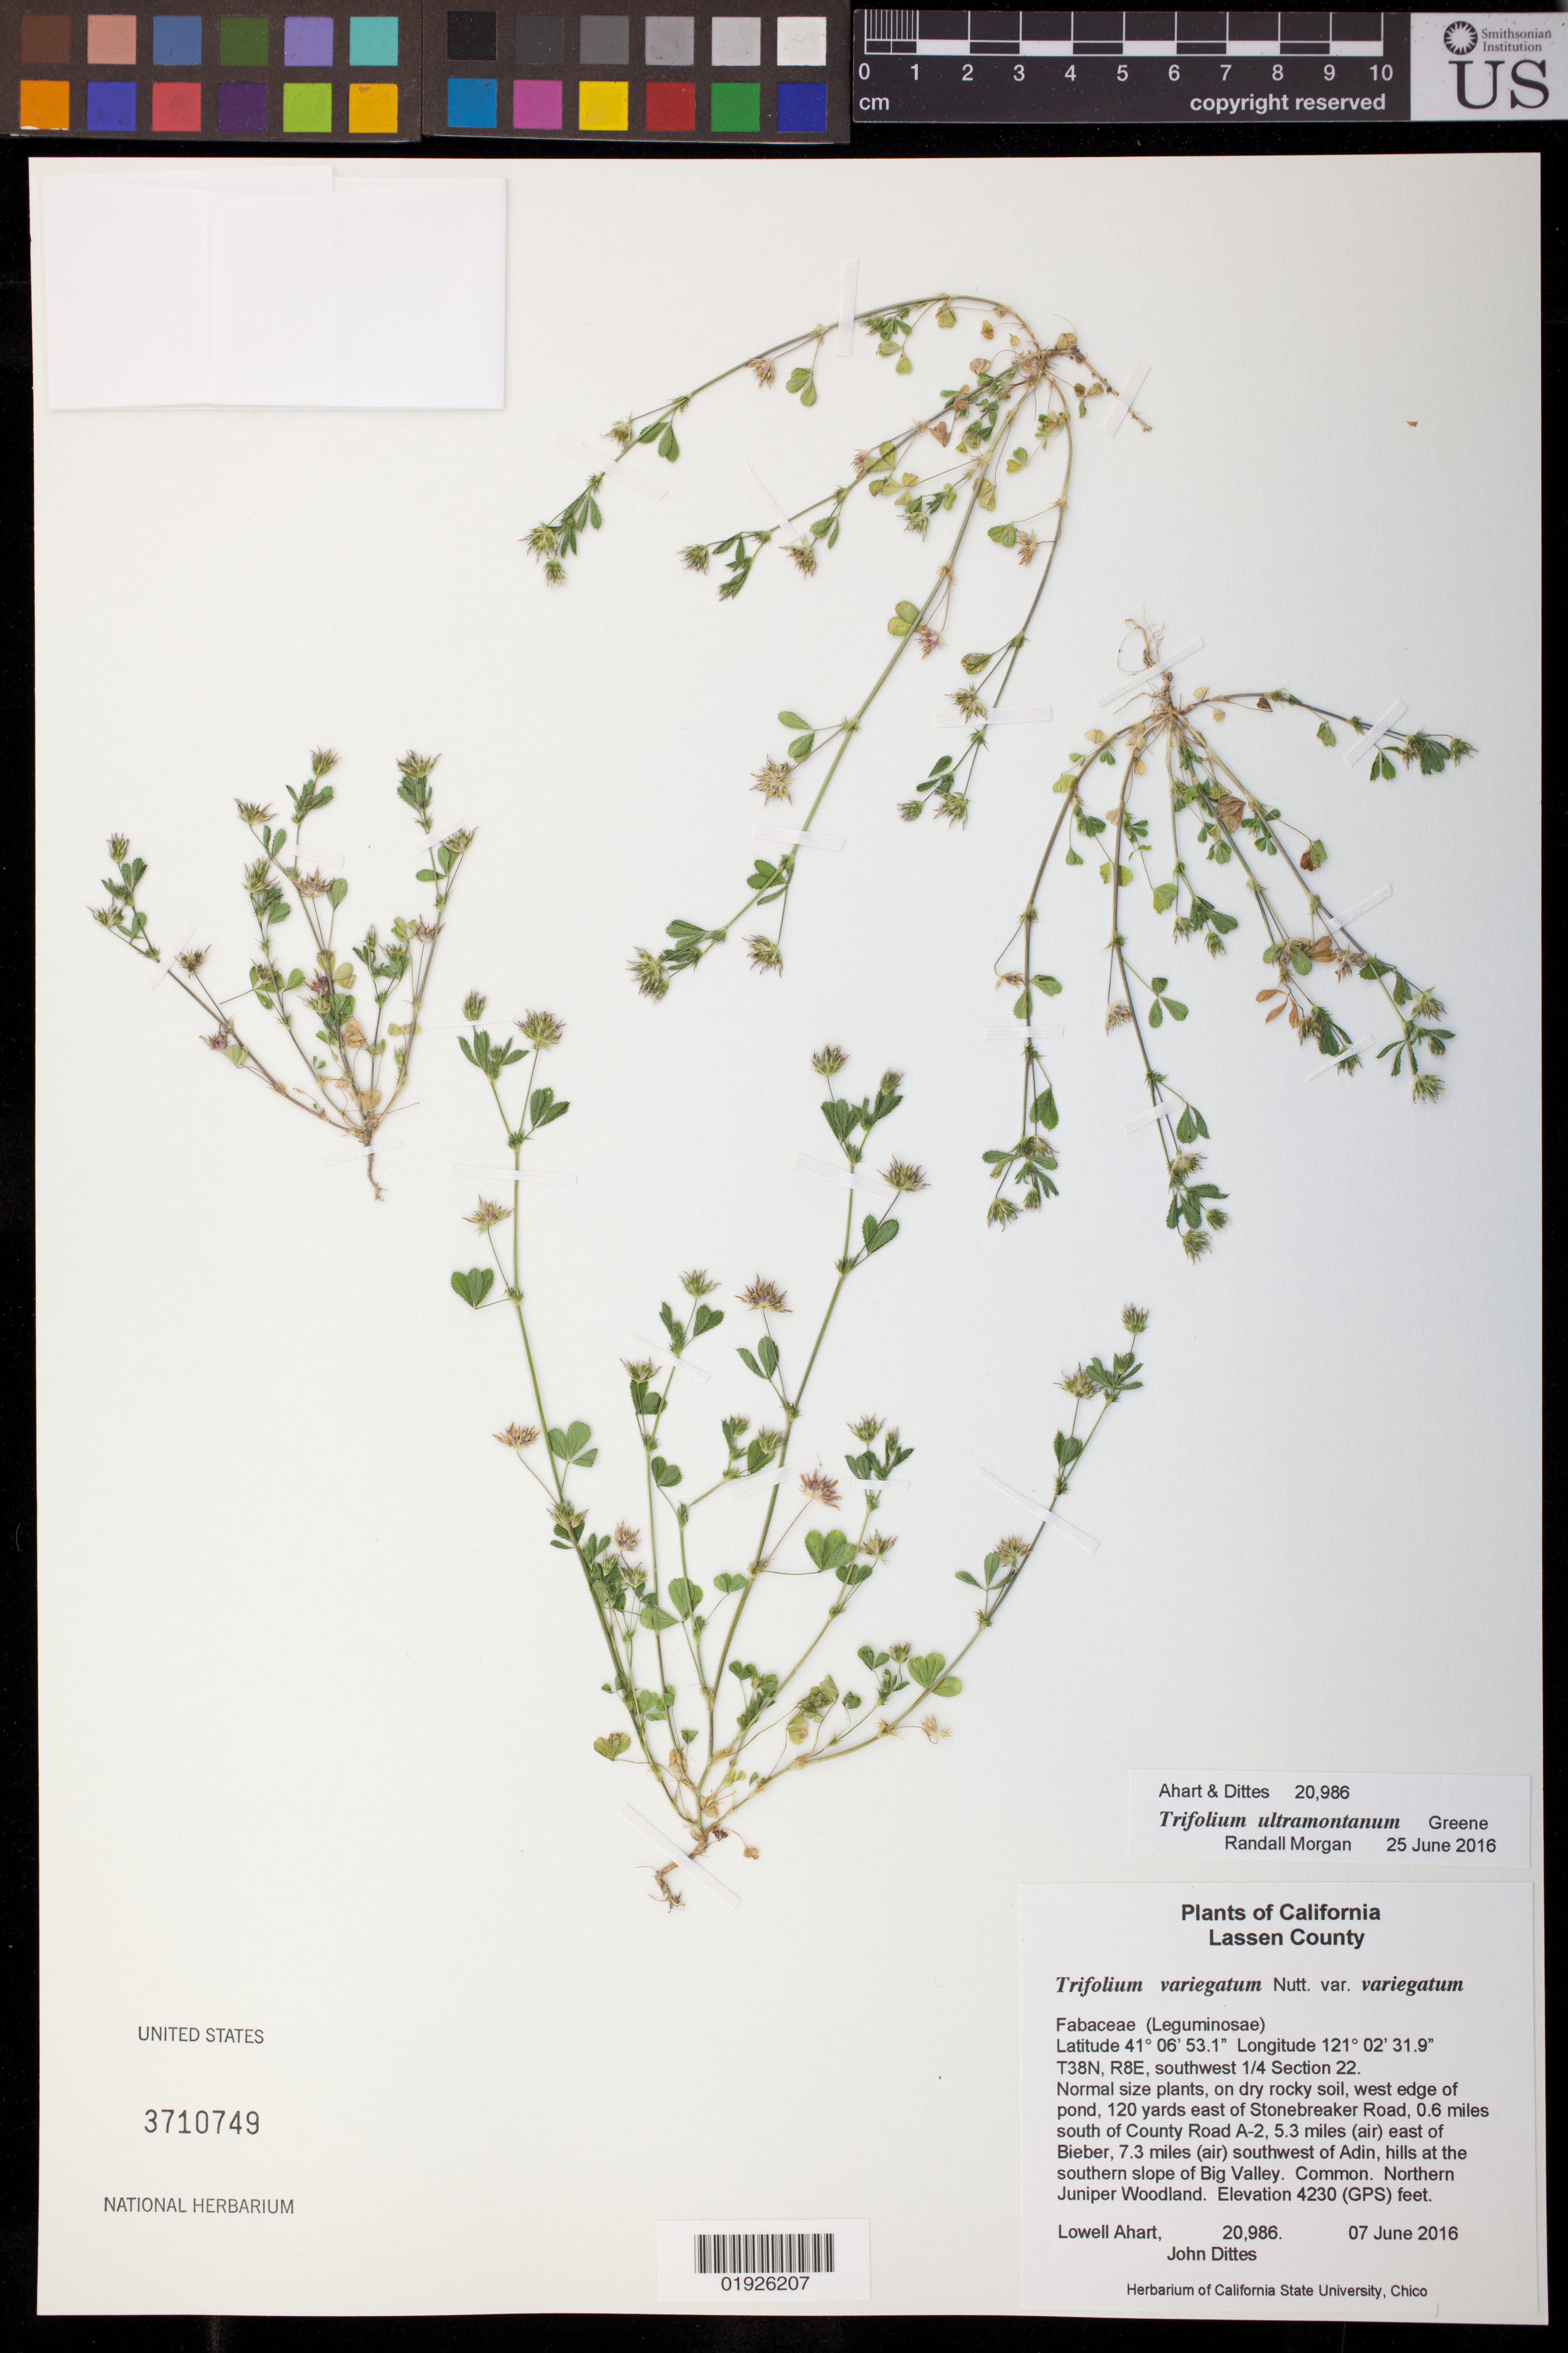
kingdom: Plantae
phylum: Tracheophyta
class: Magnoliopsida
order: Fabales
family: Fabaceae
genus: Trifolium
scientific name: Trifolium ultramontanum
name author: Greene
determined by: Morgan, Randall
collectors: L. Ahart & J. Dittes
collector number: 20986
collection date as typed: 07 June 2016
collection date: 2016-06-07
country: United States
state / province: California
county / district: Lassen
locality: T38N, R8E, southwest 1/4 section 2. West edge of pond, 120 yards east of Stonebreaker Road, 0.6 miles south of County Road A-2, 5.3 miles (air) east of Bieber, 7.3 miles (air) southwest of Adin, hills at the southern slope of Big Valley.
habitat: Northern Juniper Woodland, on dry rocky soil.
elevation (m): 1289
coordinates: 41 06 53.1, 121 02 31.9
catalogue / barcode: US 3710749